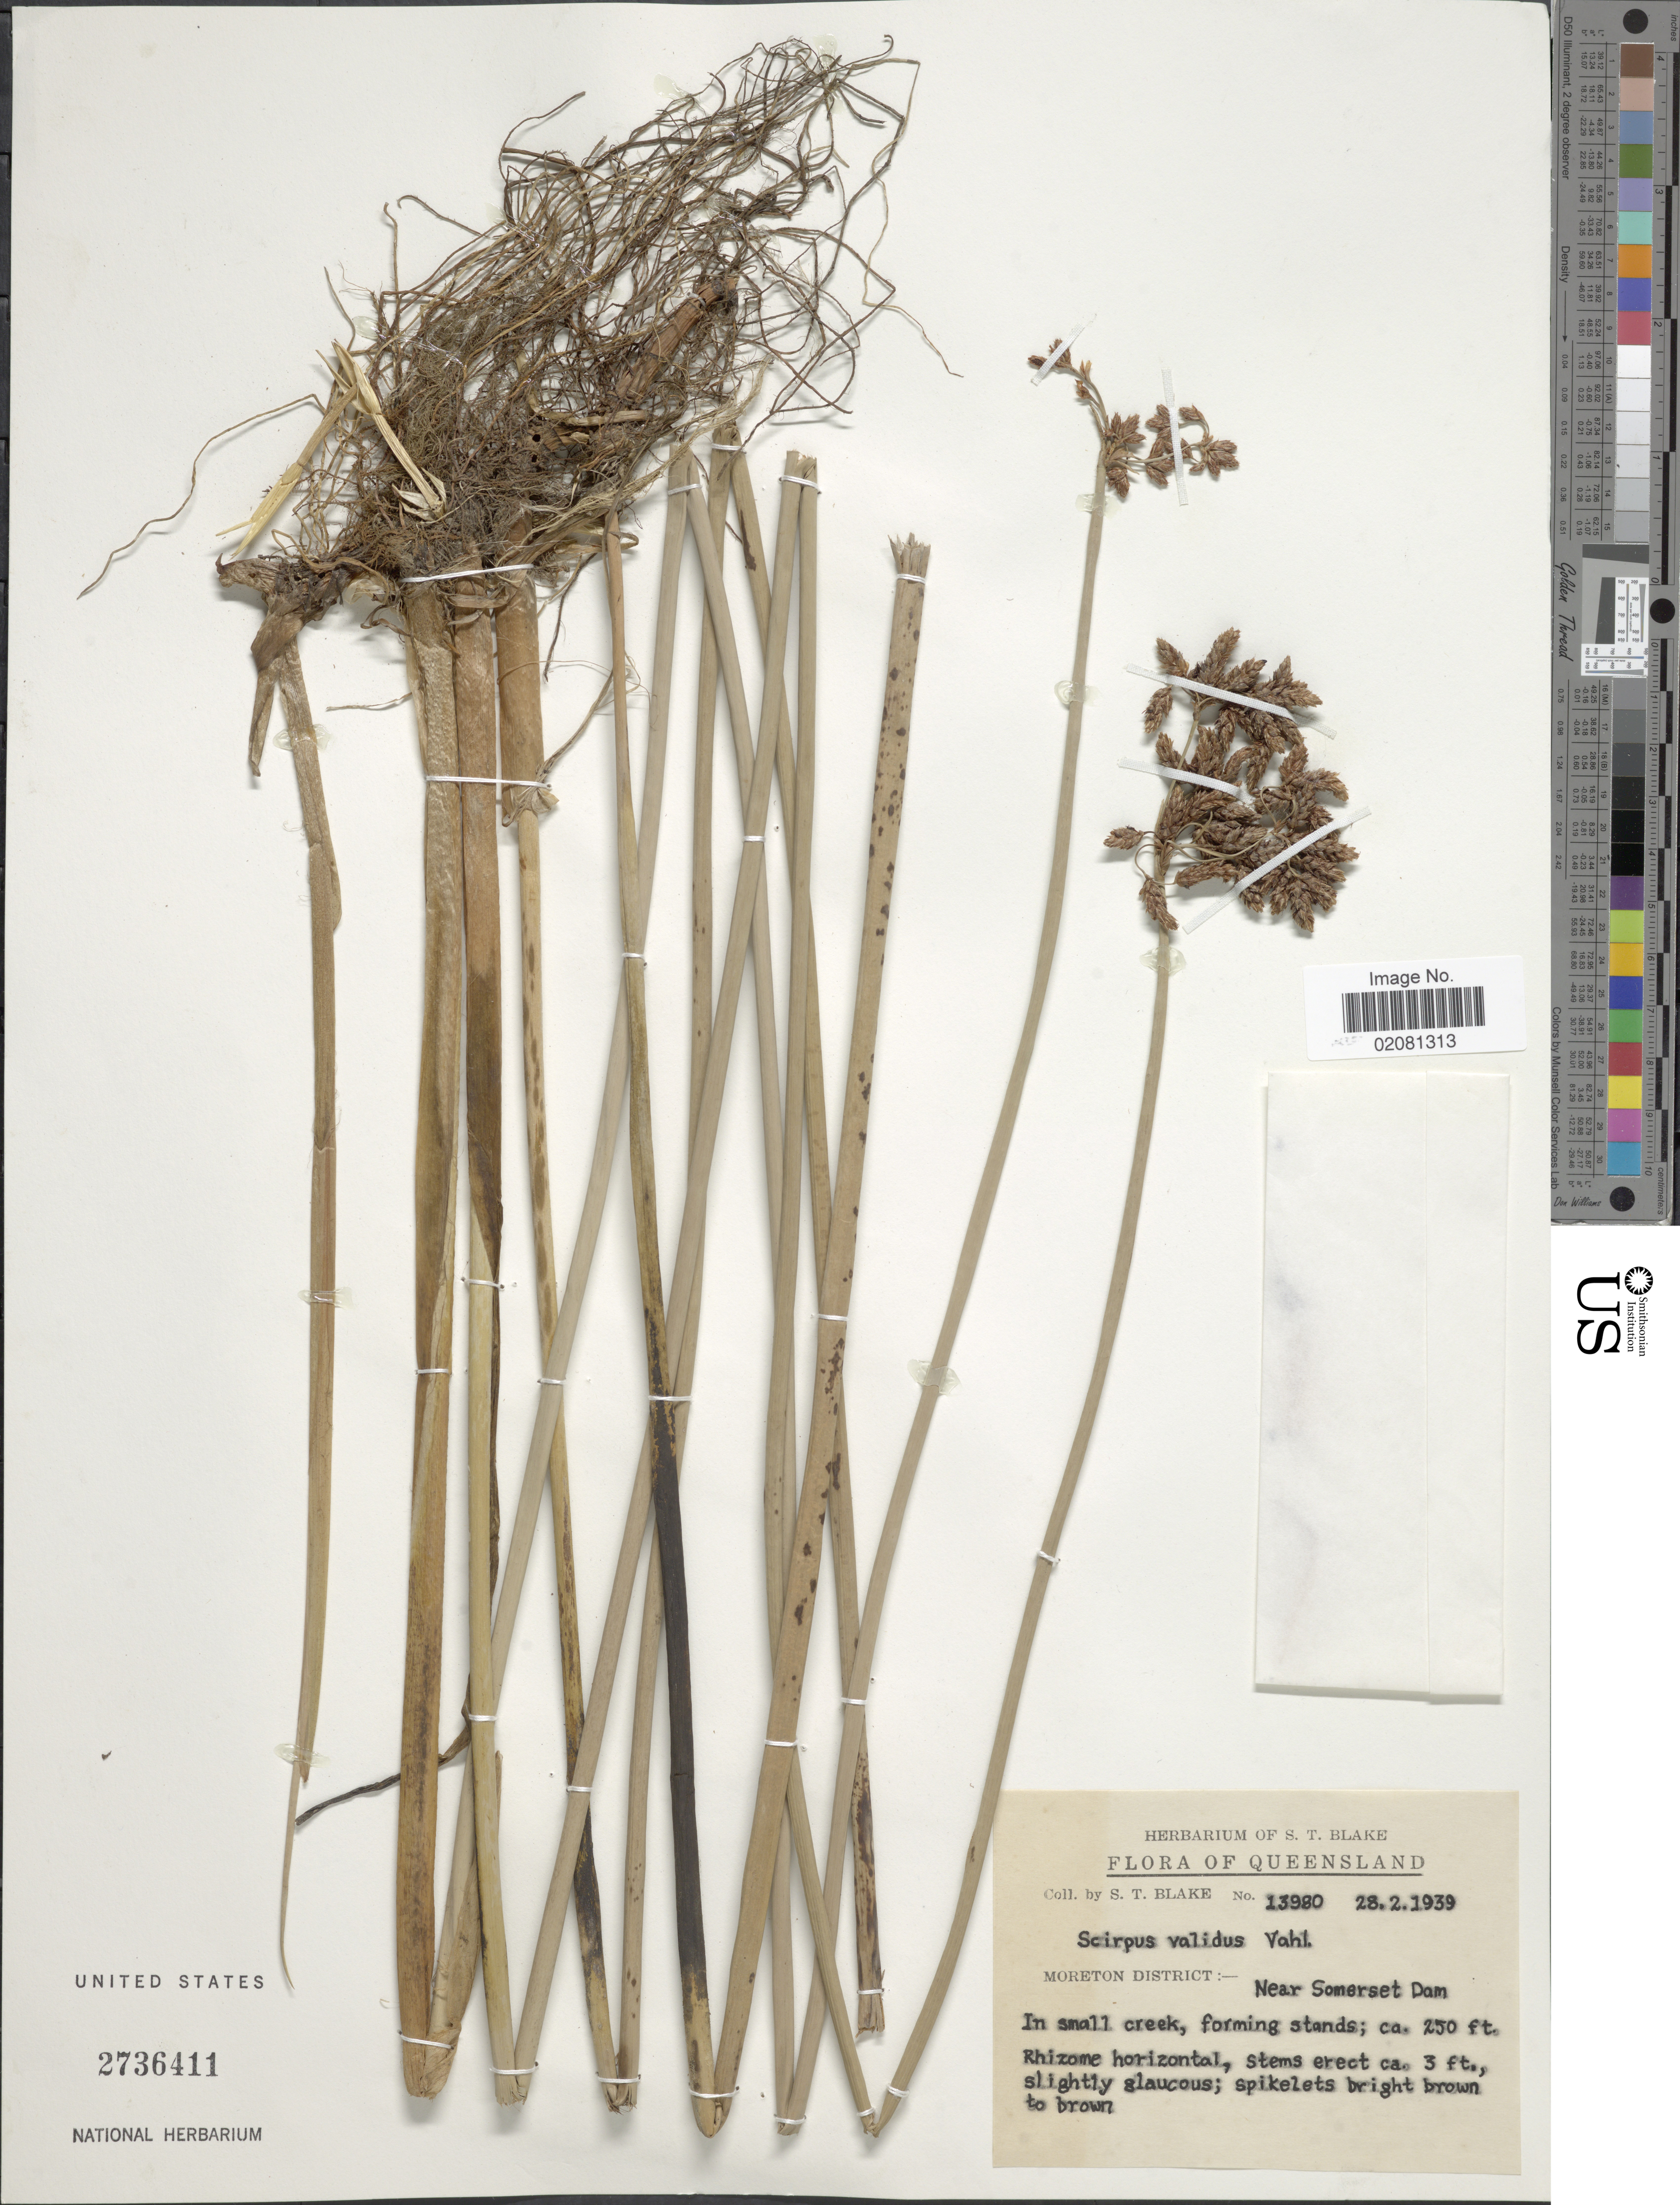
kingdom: Plantae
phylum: Tracheophyta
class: Liliopsida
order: Poales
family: Cyperaceae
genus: Schoenoplectus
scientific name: Schoenoplectus tabernaemontani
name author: (C.C. Gmel.) Palla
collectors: S. T. Blake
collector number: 13980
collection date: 1939-02-28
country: Australia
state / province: Queensland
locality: Moreton District:-Near Somerset Dam, in small creek, forming stands.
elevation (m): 76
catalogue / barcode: US 2736411